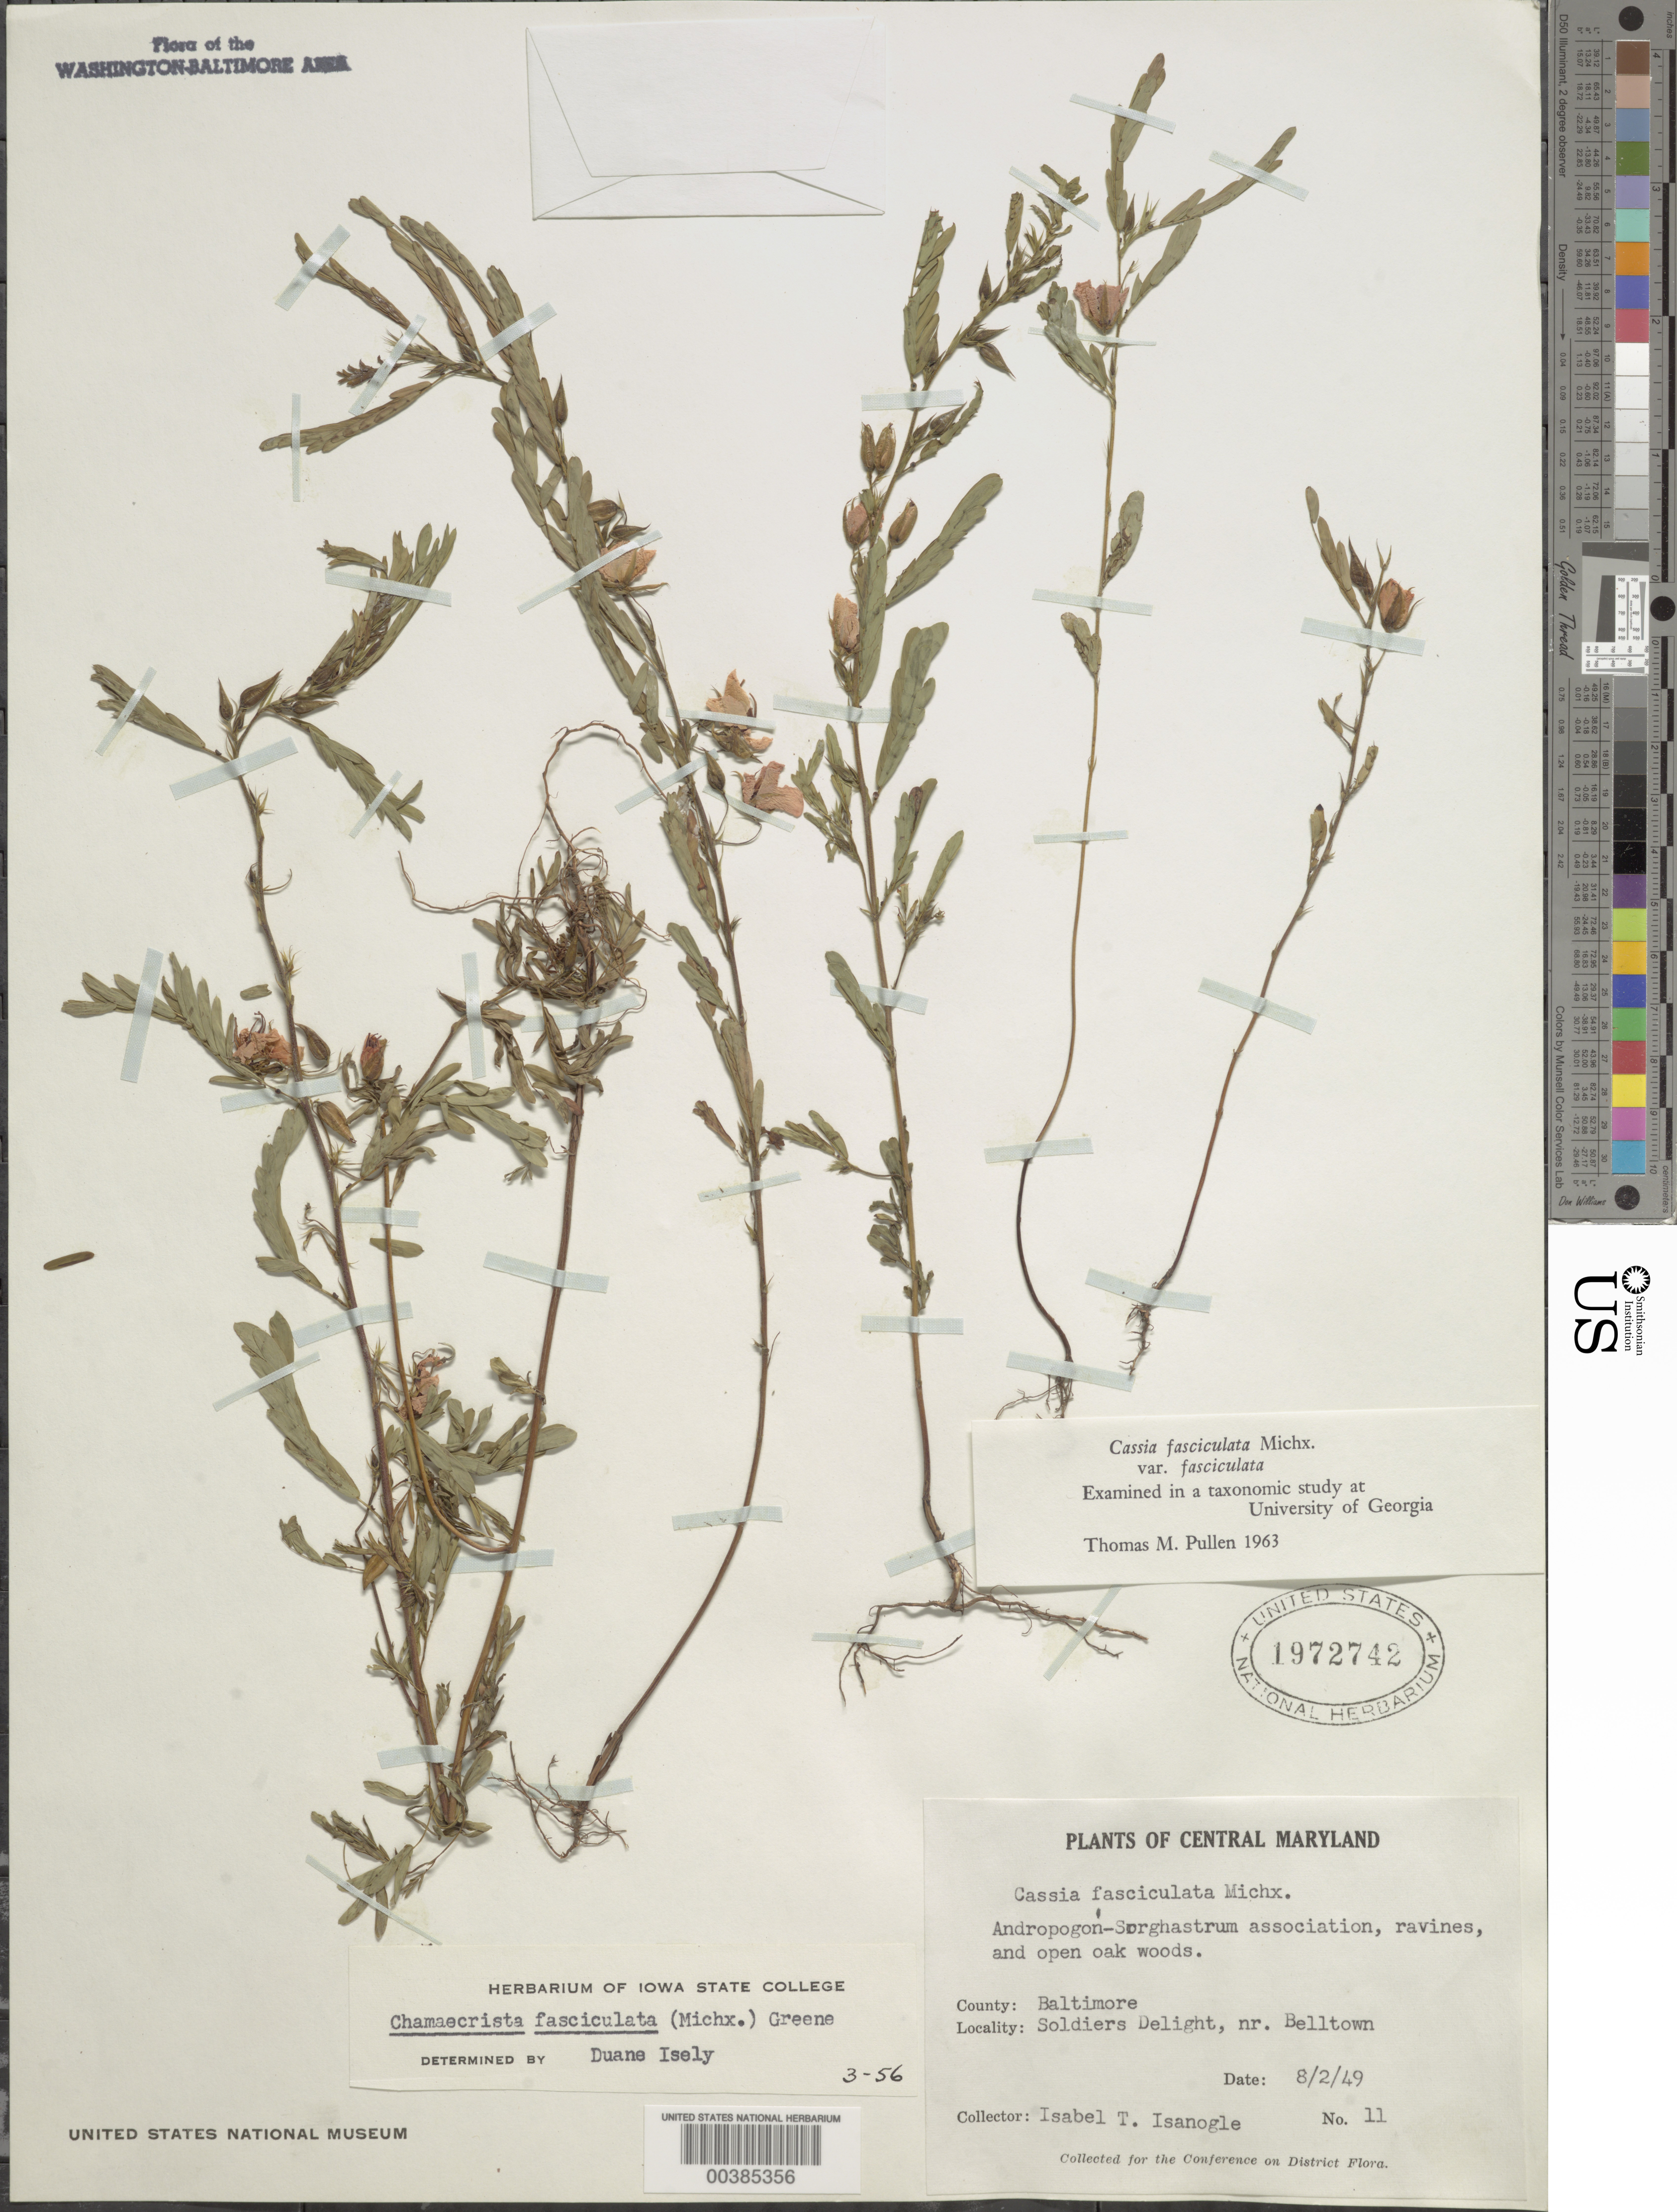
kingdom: Plantae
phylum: Tracheophyta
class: Magnoliopsida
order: Fabales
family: Fabaceae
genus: Chamaecrista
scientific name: Chamaecrista fasciculata var. fasciculata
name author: (Michx.) Greene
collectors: I. Isanogle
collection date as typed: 02 Aug 1949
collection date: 1949-08-02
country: United States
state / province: Maryland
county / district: Baltimore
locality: Soldiers Delight, near Belltown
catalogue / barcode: US 1972742